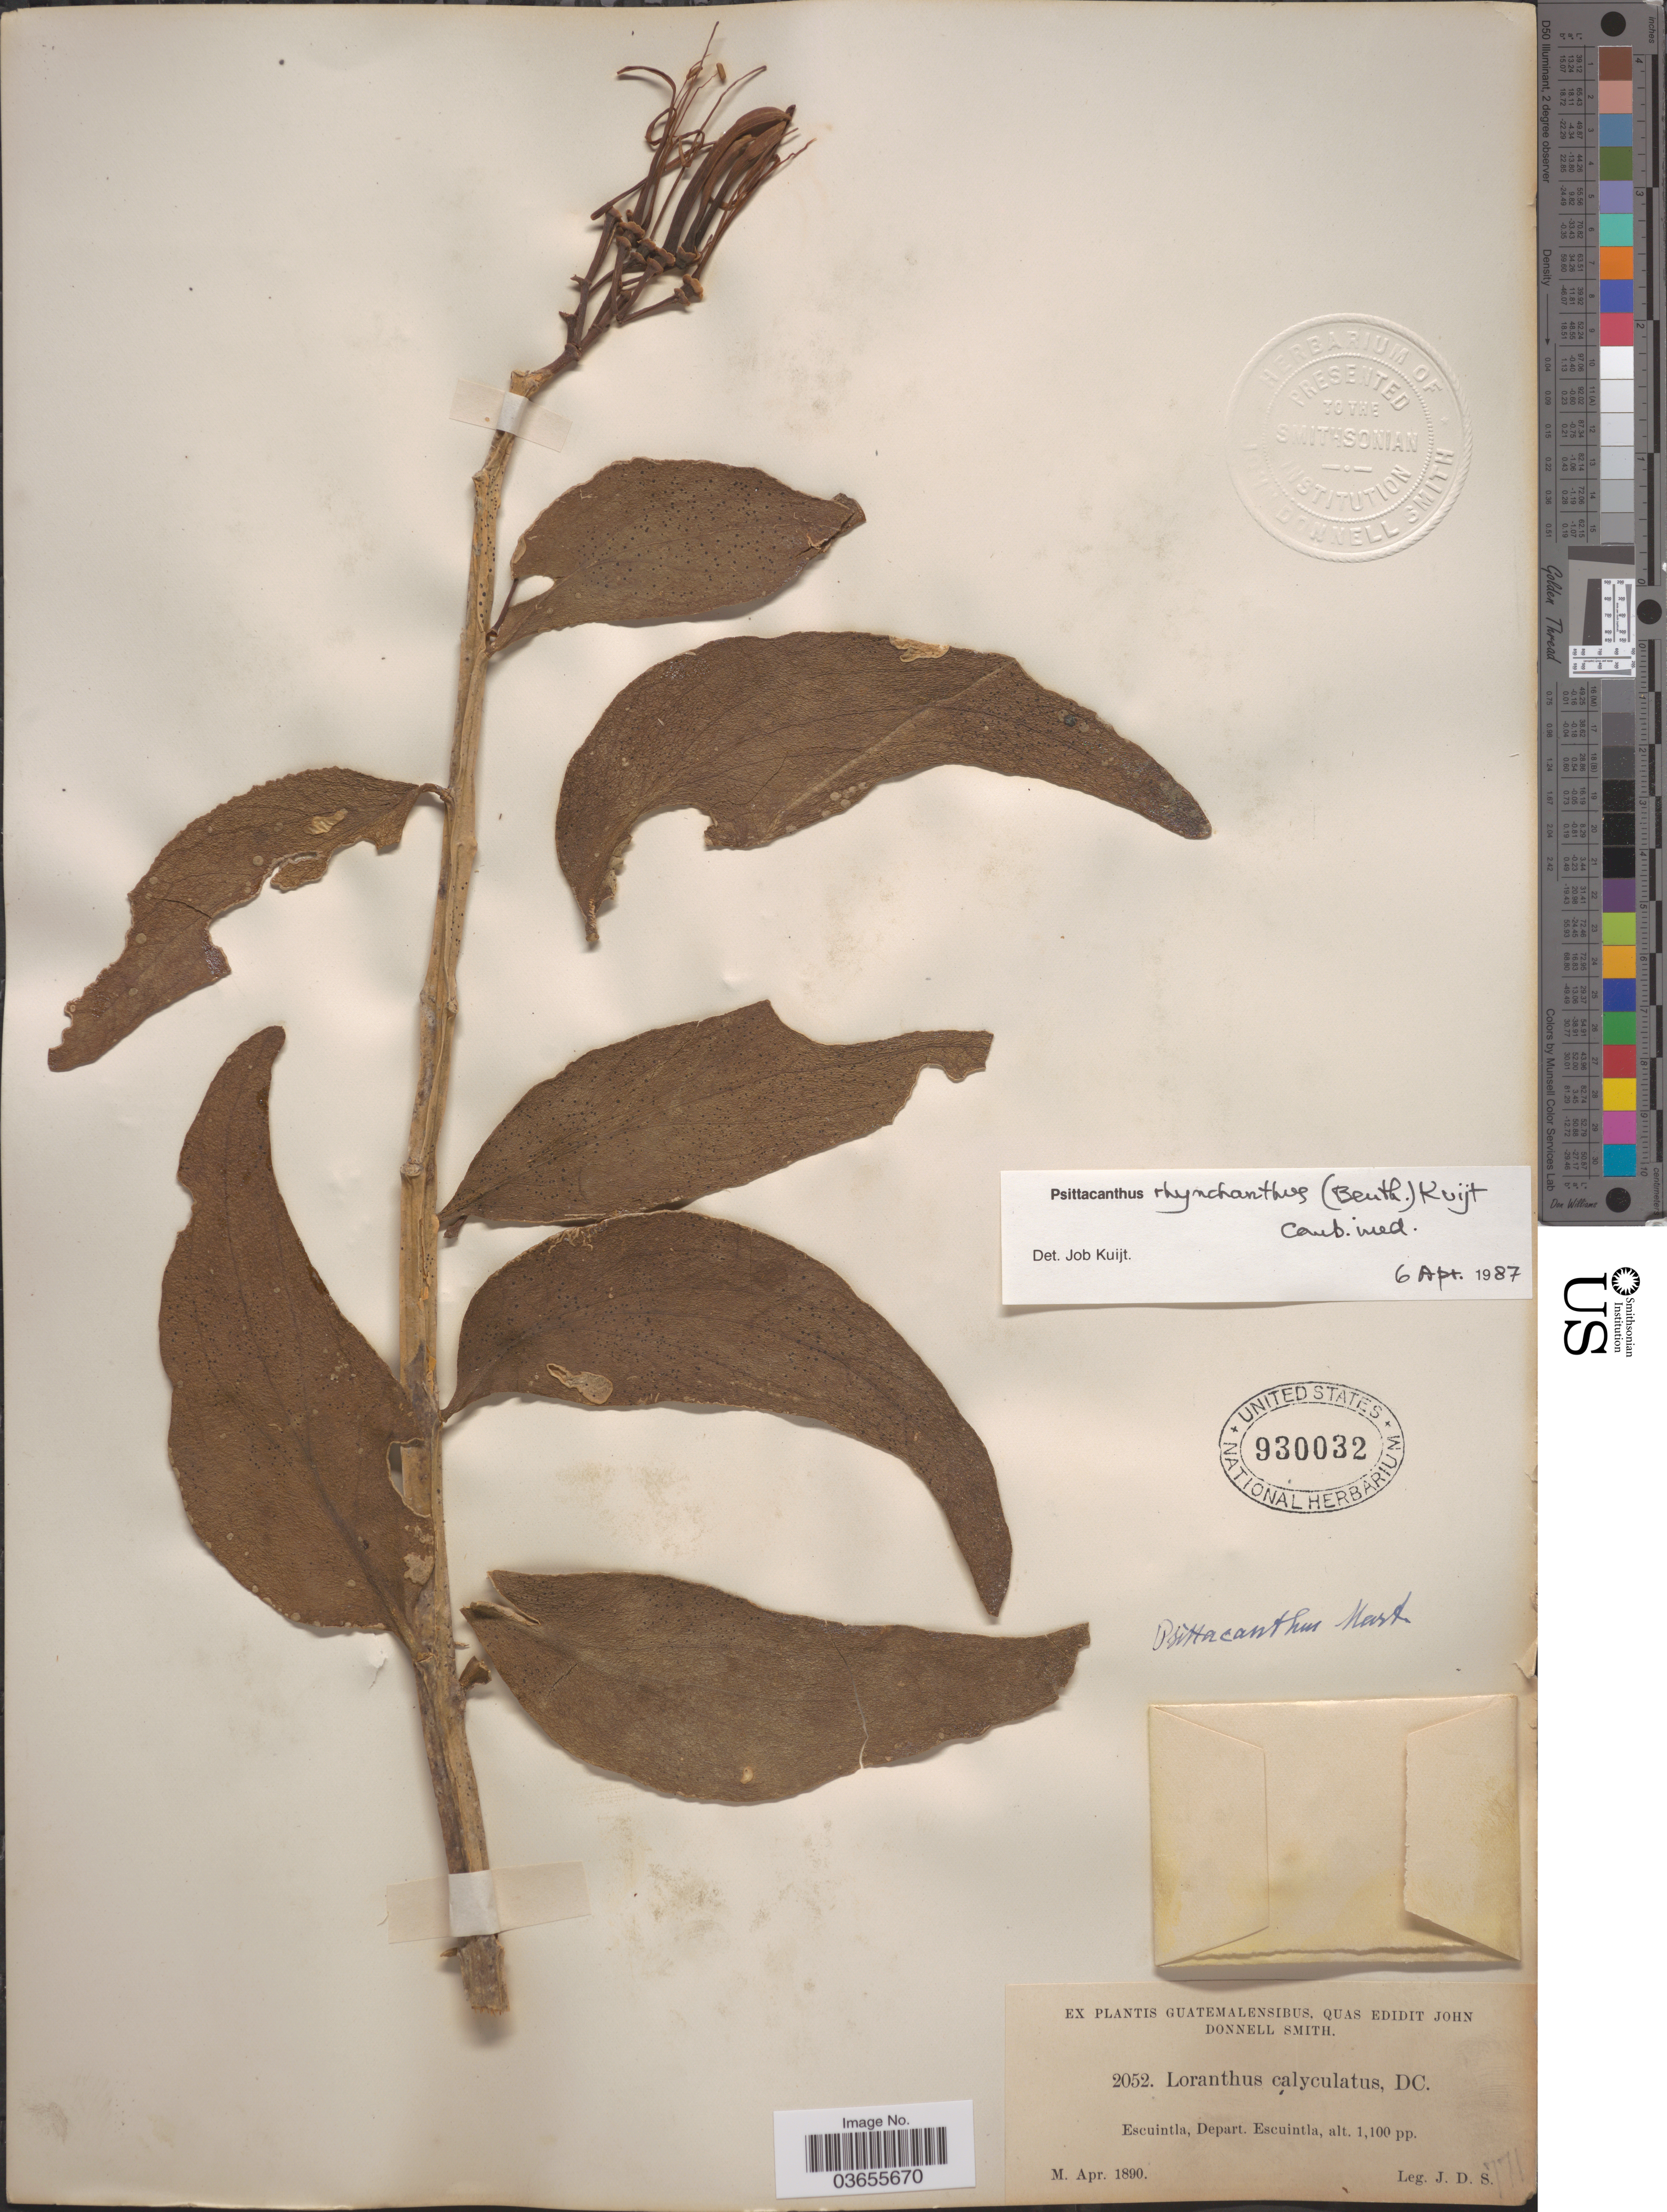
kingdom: Plantae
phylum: Tracheophyta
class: Magnoliopsida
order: Santalales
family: Loranthaceae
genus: Psittacanthus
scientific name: Psittacanthus rhynchanthus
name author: (Benth.) Kuijt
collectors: J. Donnell Smith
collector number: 2052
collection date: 1890-04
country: Guatemala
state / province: Escuintla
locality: Depart. Escuintla.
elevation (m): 335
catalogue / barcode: US 930032